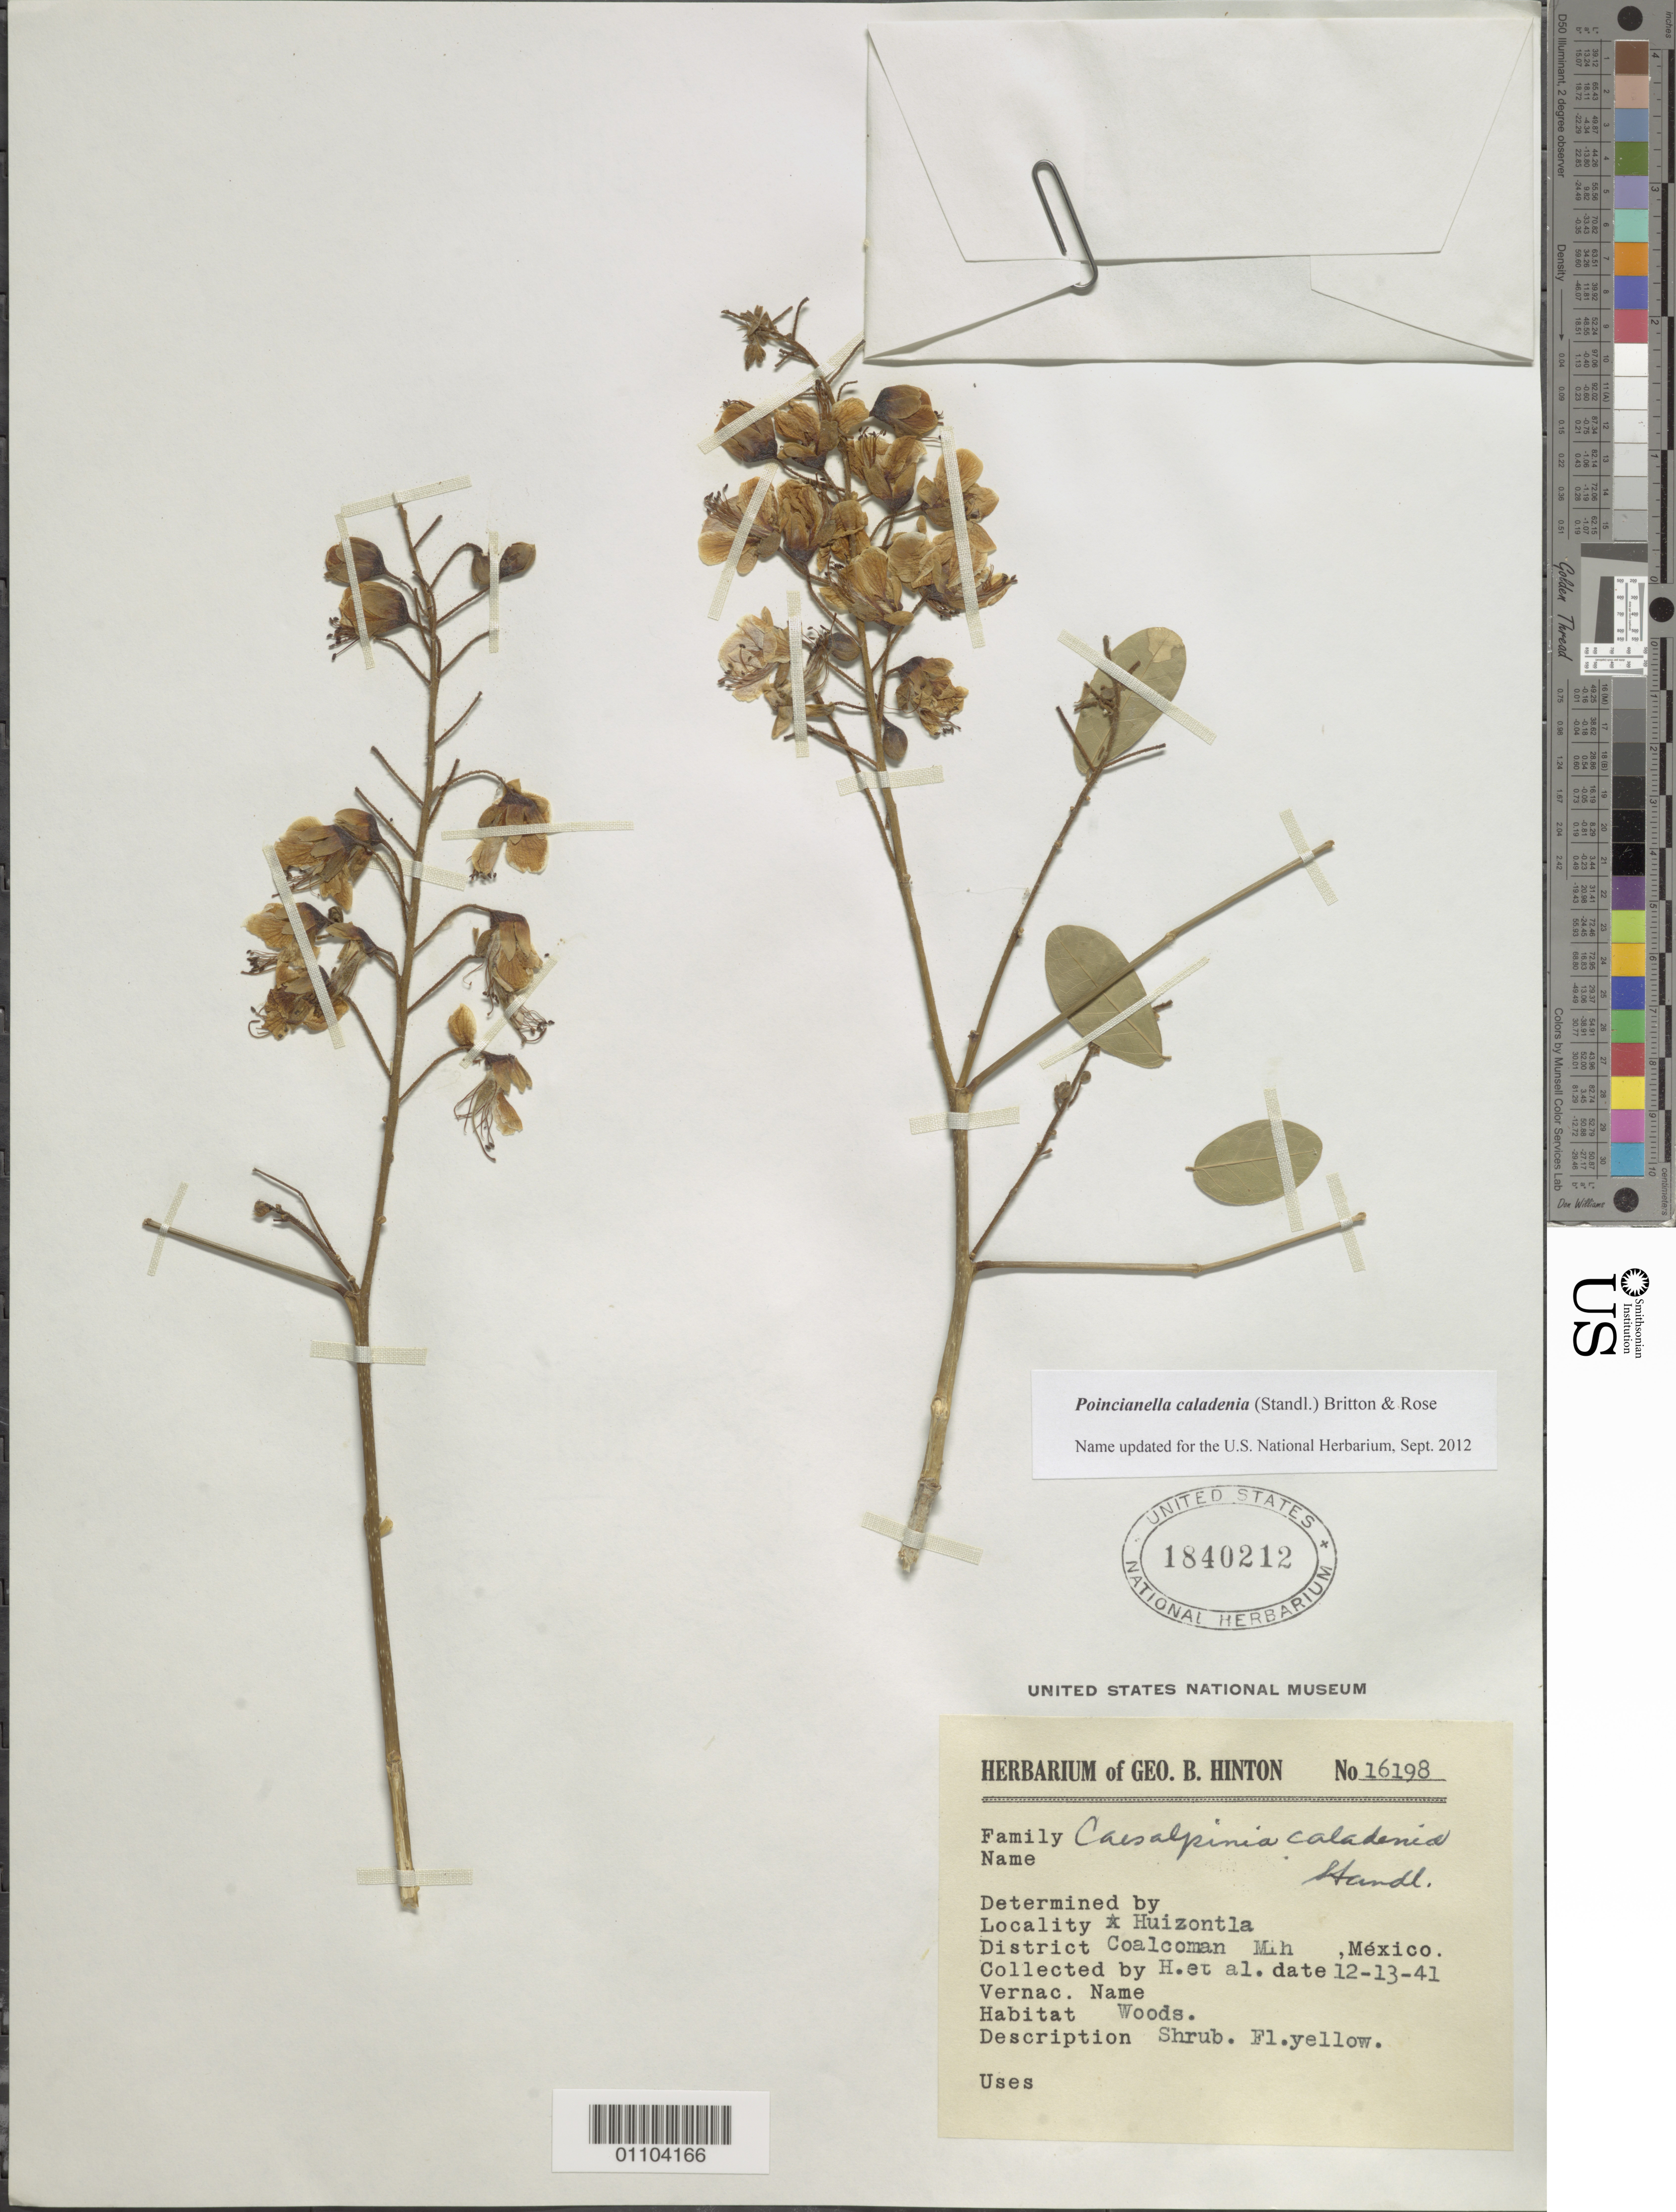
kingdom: Plantae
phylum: Tracheophyta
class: Magnoliopsida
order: Fabales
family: Fabaceae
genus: Erythrostemon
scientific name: Erythrostemon caladenia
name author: (Standl.) Gagnon & G.P. Lewis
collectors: G. B. Hinton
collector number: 16198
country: Mexico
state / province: Michoácan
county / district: Coalcomán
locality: Huizontla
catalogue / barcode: US 1840212